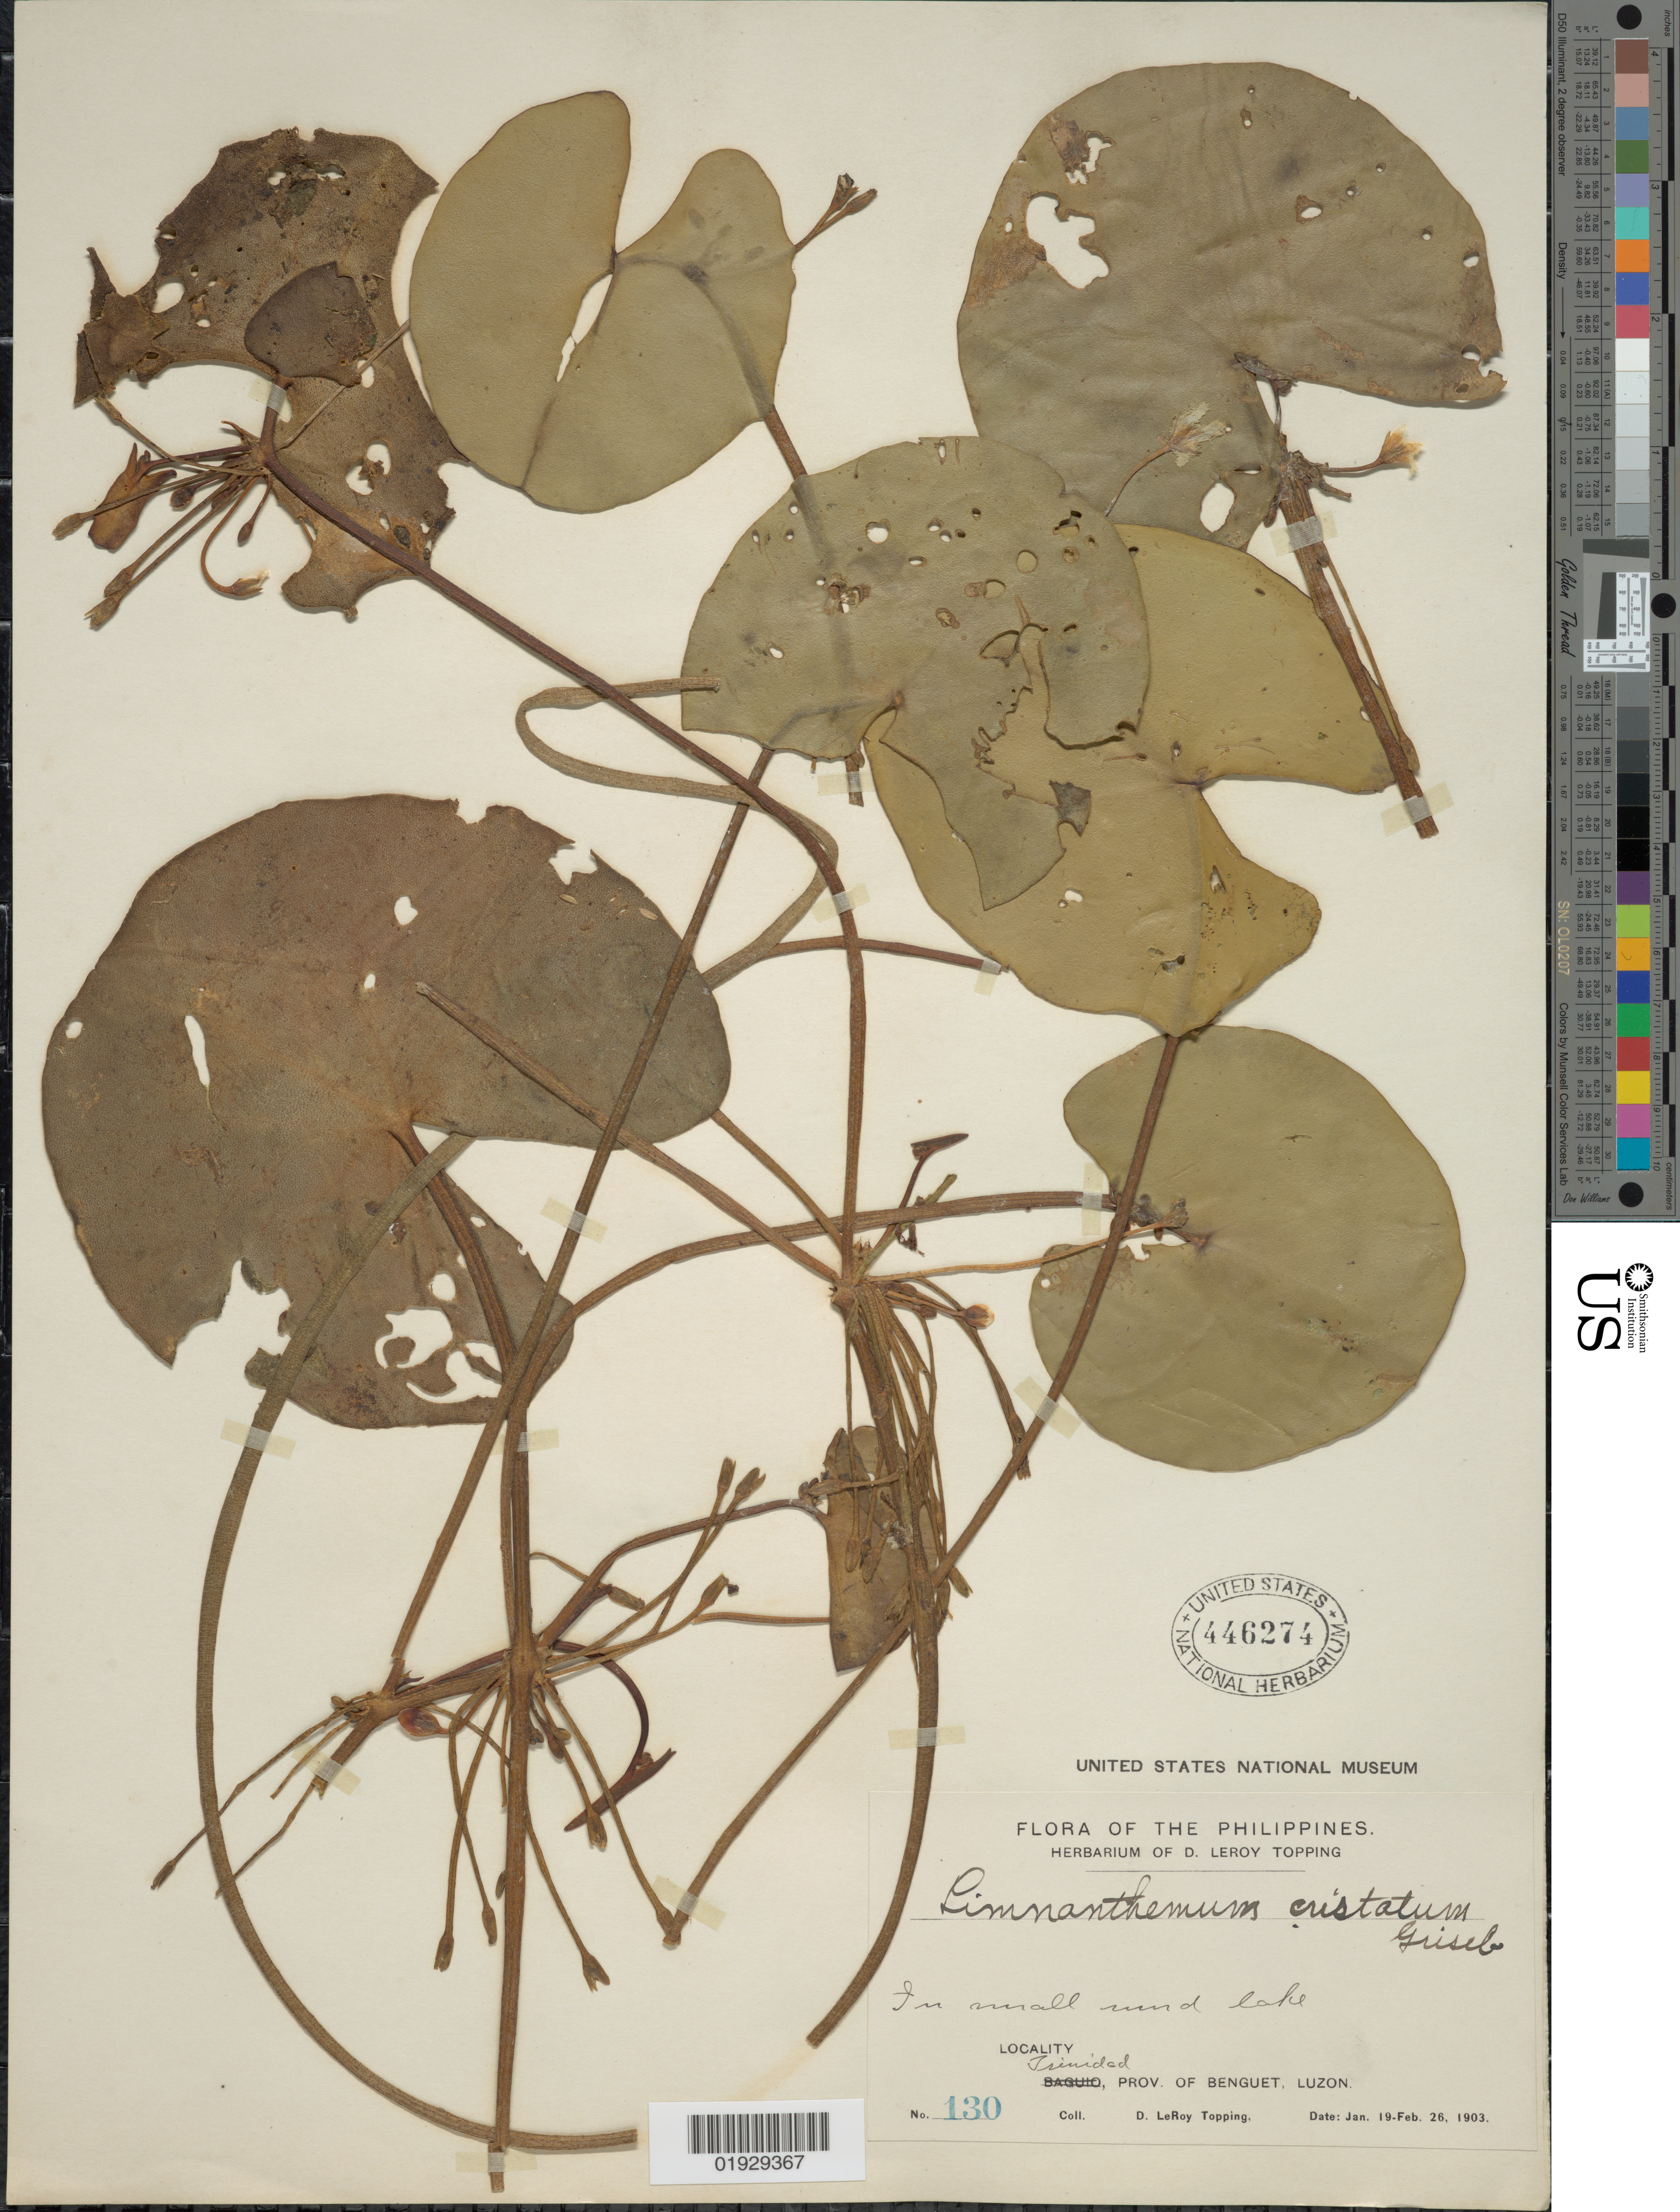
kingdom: Plantae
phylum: Tracheophyta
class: Magnoliopsida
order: Asterales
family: Menyanthaceae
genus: Nymphoides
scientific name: Nymphoides cristata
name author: (Roxb.) Kuntze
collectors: D. L. Topping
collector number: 130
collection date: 1903-01-19/1903-02-26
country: Philippines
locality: Trinidad, Prov. of Benguet, Luzon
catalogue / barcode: US 446274